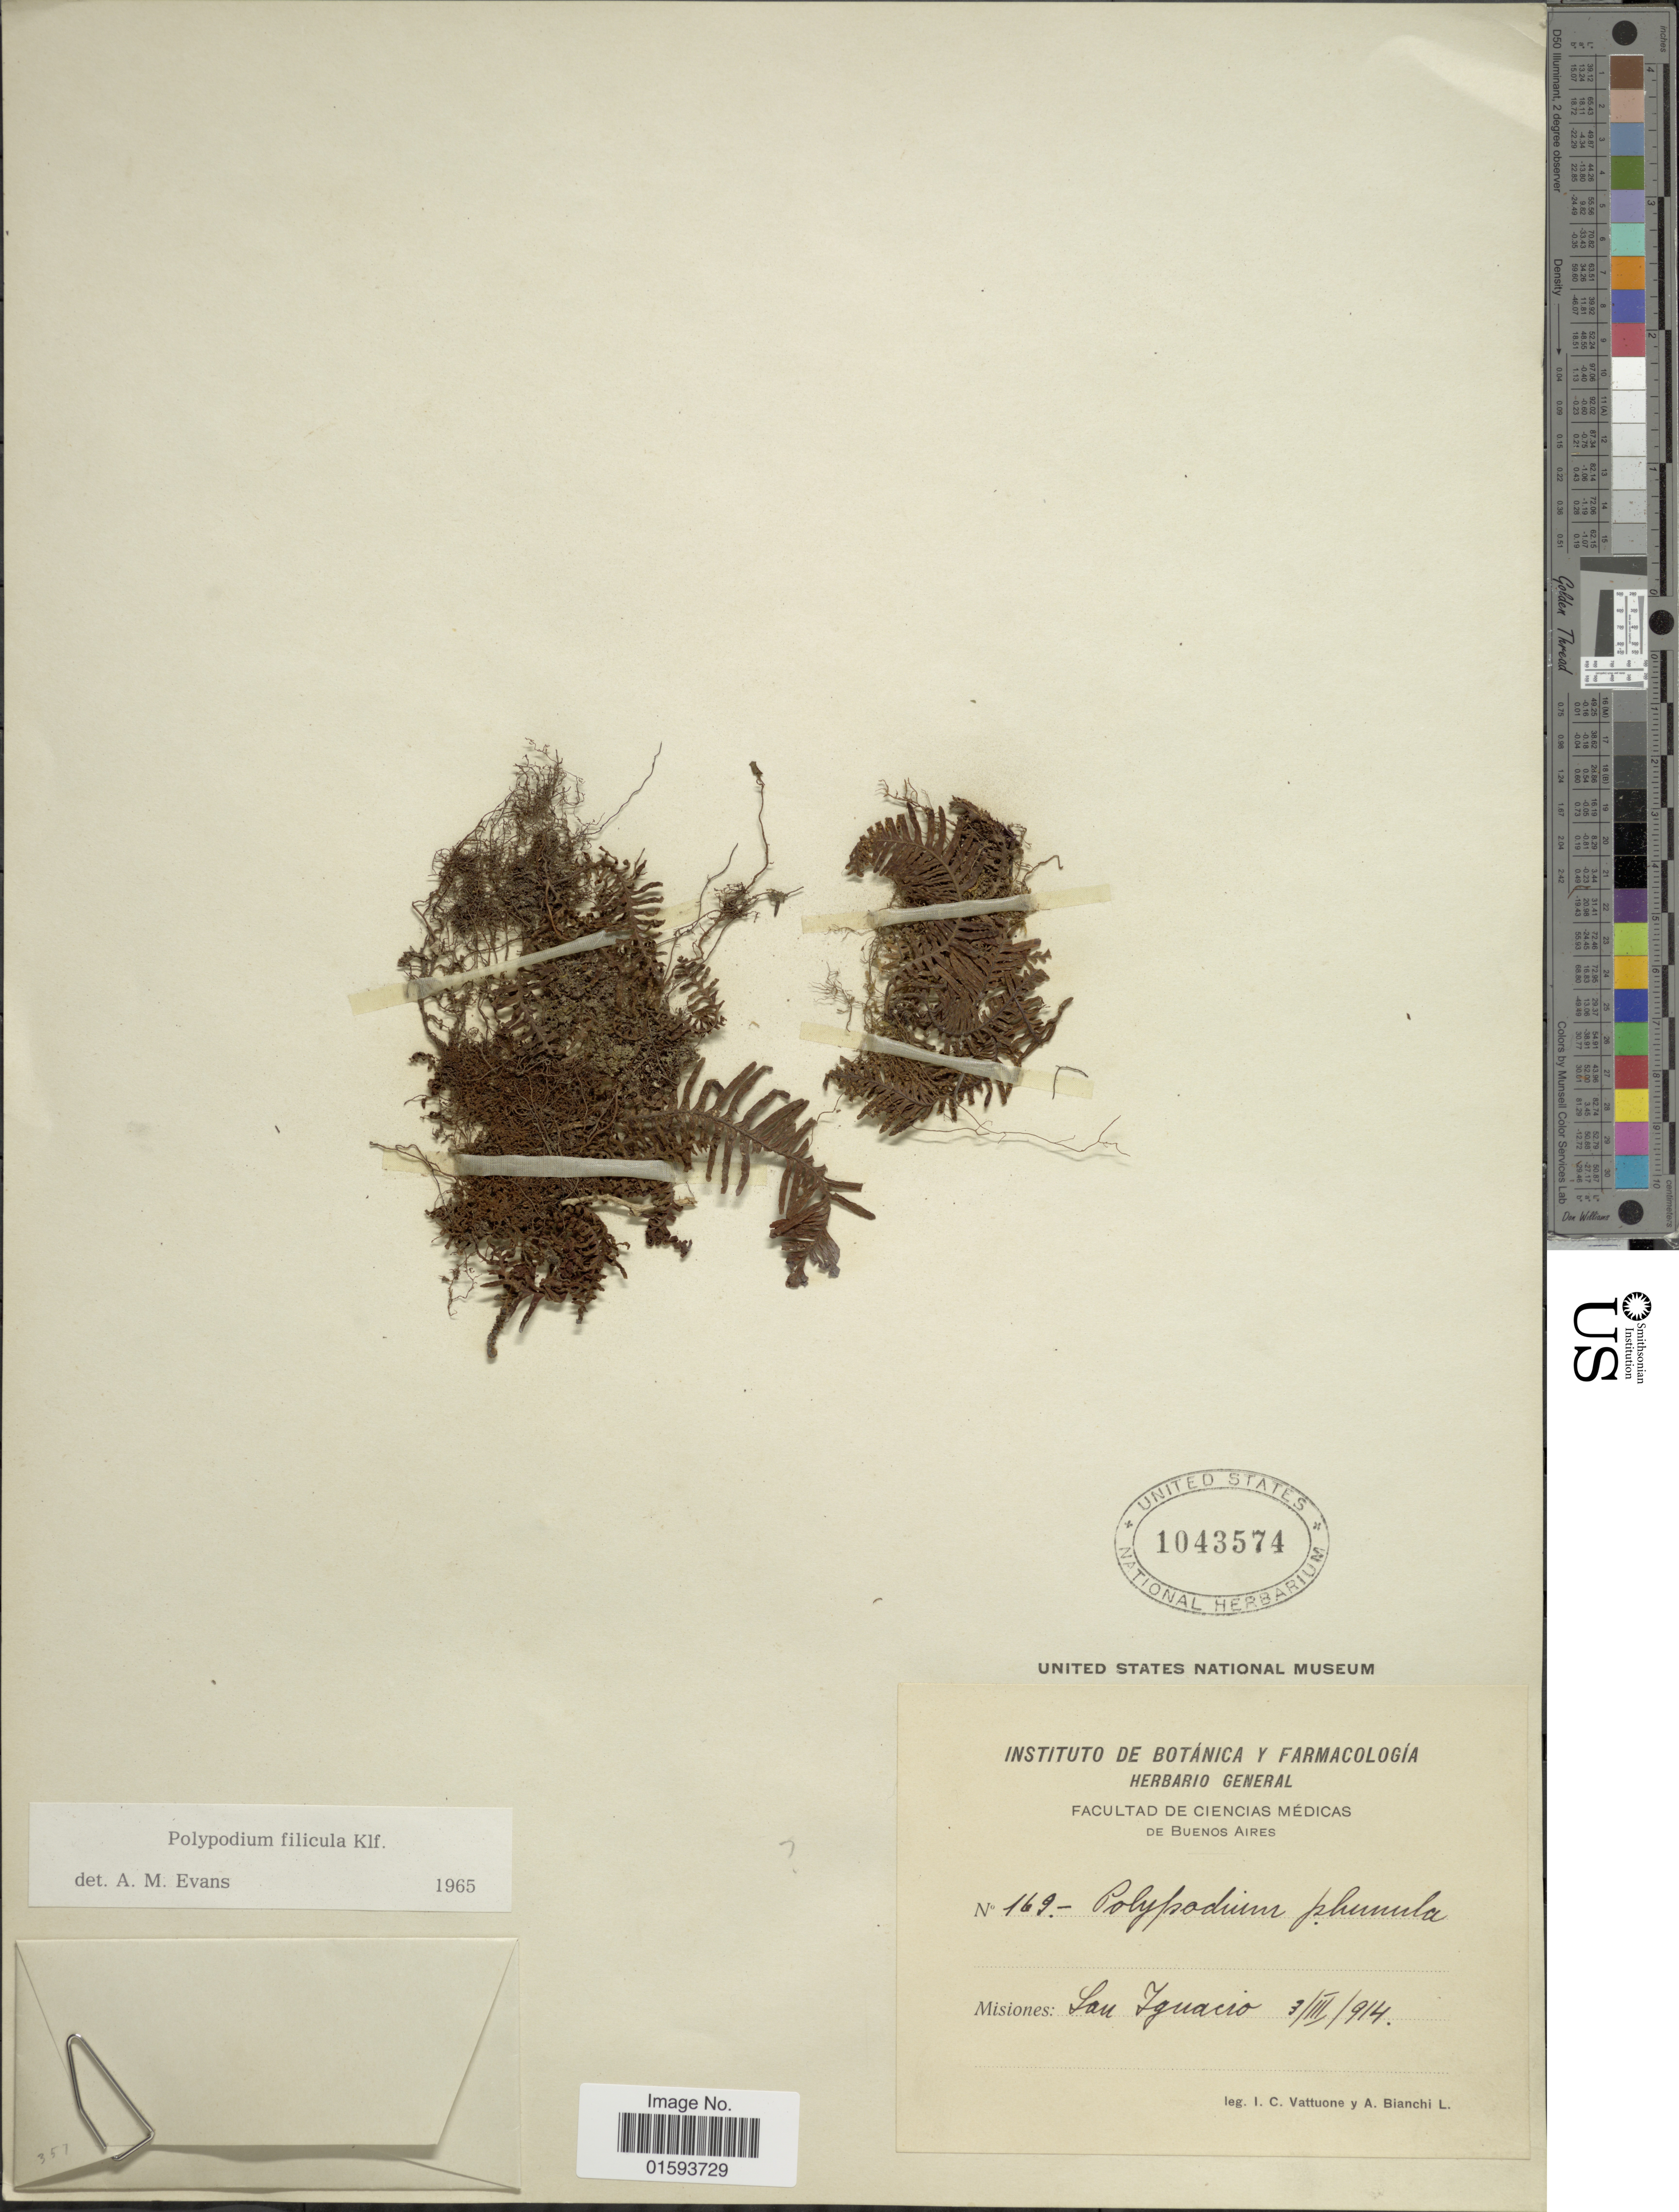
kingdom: Plantae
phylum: Tracheophyta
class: Polypodiopsida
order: Polypodiales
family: Polypodiaceae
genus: Pecluma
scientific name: Pecluma filicula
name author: (Kaulf.) M.G. Price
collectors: I. Vattuone & A. Bianchi L.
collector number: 169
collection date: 1914-03-03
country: Argentina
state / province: Misiones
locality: Sau Ignacio.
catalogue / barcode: US 1043574